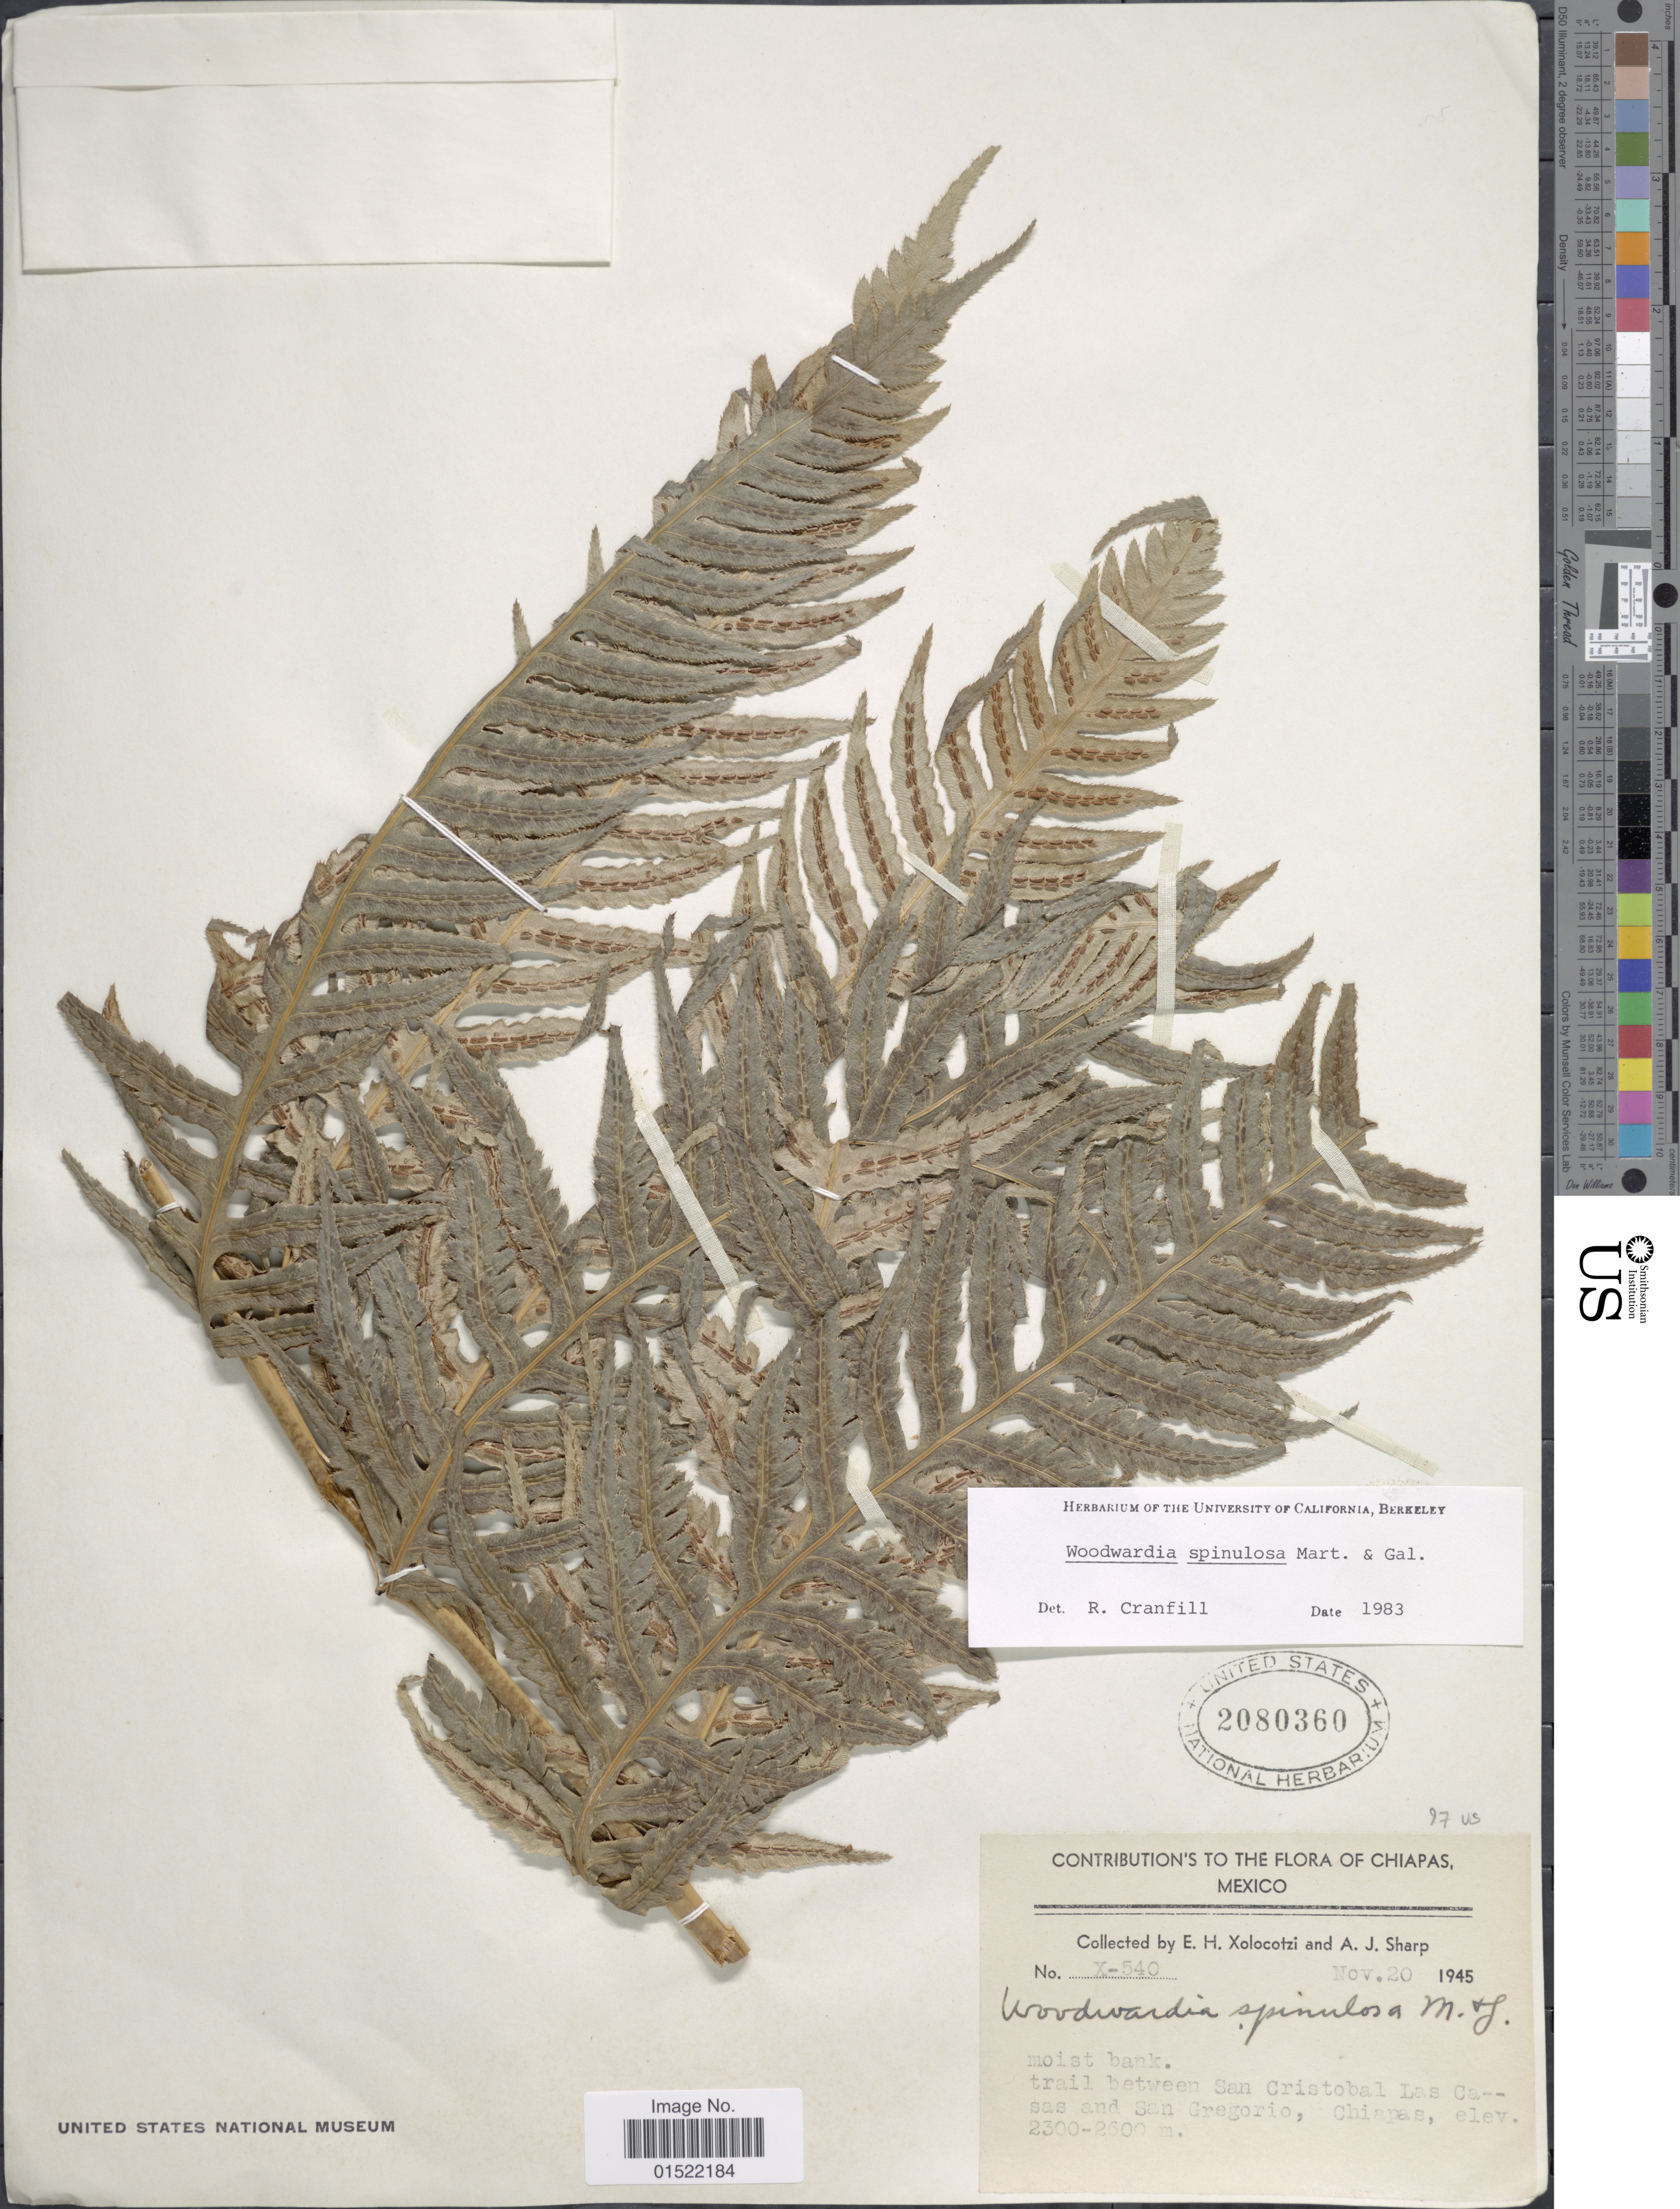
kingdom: Plantae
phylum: Tracheophyta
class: Polypodiopsida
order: Polypodiales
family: Blechnaceae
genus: Woodwardia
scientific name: Woodwardia spinulosa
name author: M. Martens & Galeotti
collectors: E. I. Hernández-X. & A. J. Sharp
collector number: X-540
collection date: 1945-11-20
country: Mexico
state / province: Chiapas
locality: Trail between San Cristobal Las Casas and San Gregorio, Chiapas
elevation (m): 2300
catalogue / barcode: US 2080360